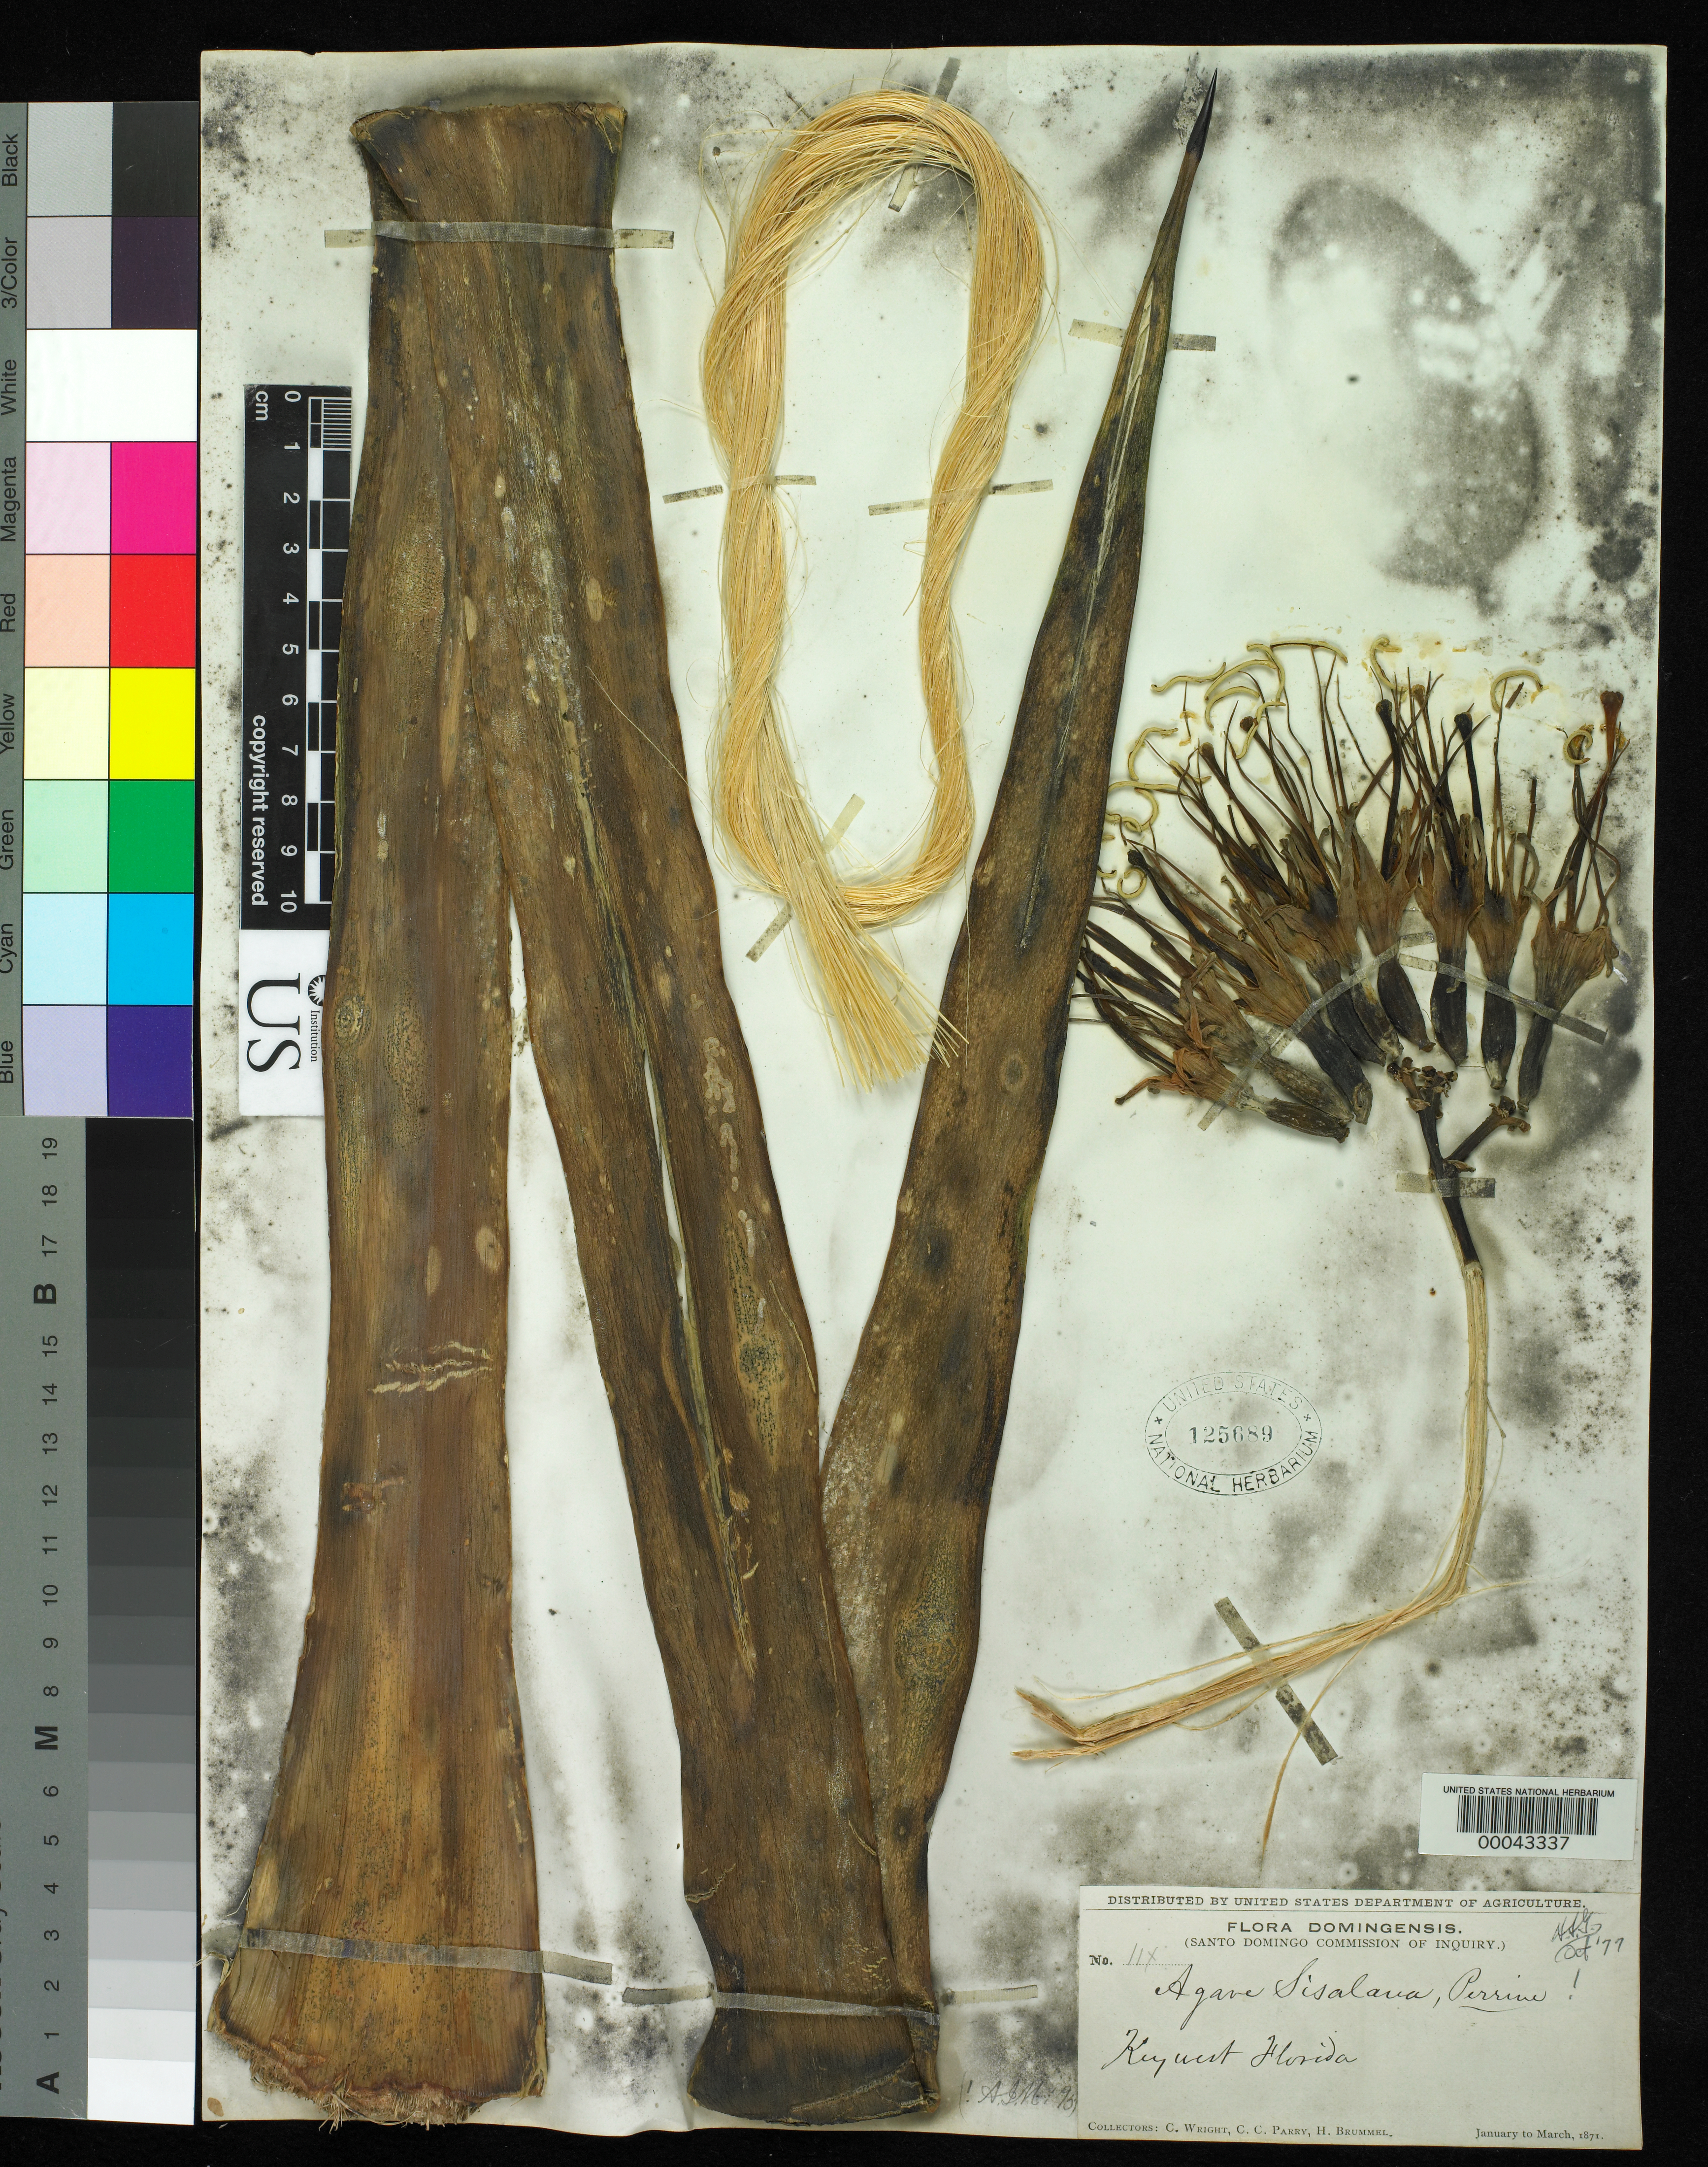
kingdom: Plantae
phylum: Tracheophyta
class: Liliopsida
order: Asparagales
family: Asparagaceae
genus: Agave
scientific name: Agave sisalana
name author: Perrine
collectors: C. Wright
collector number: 11x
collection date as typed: Jan 1871 to -- Mar 1871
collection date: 1871-01/1871-03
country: United States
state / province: Florida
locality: Key west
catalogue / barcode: US 125689